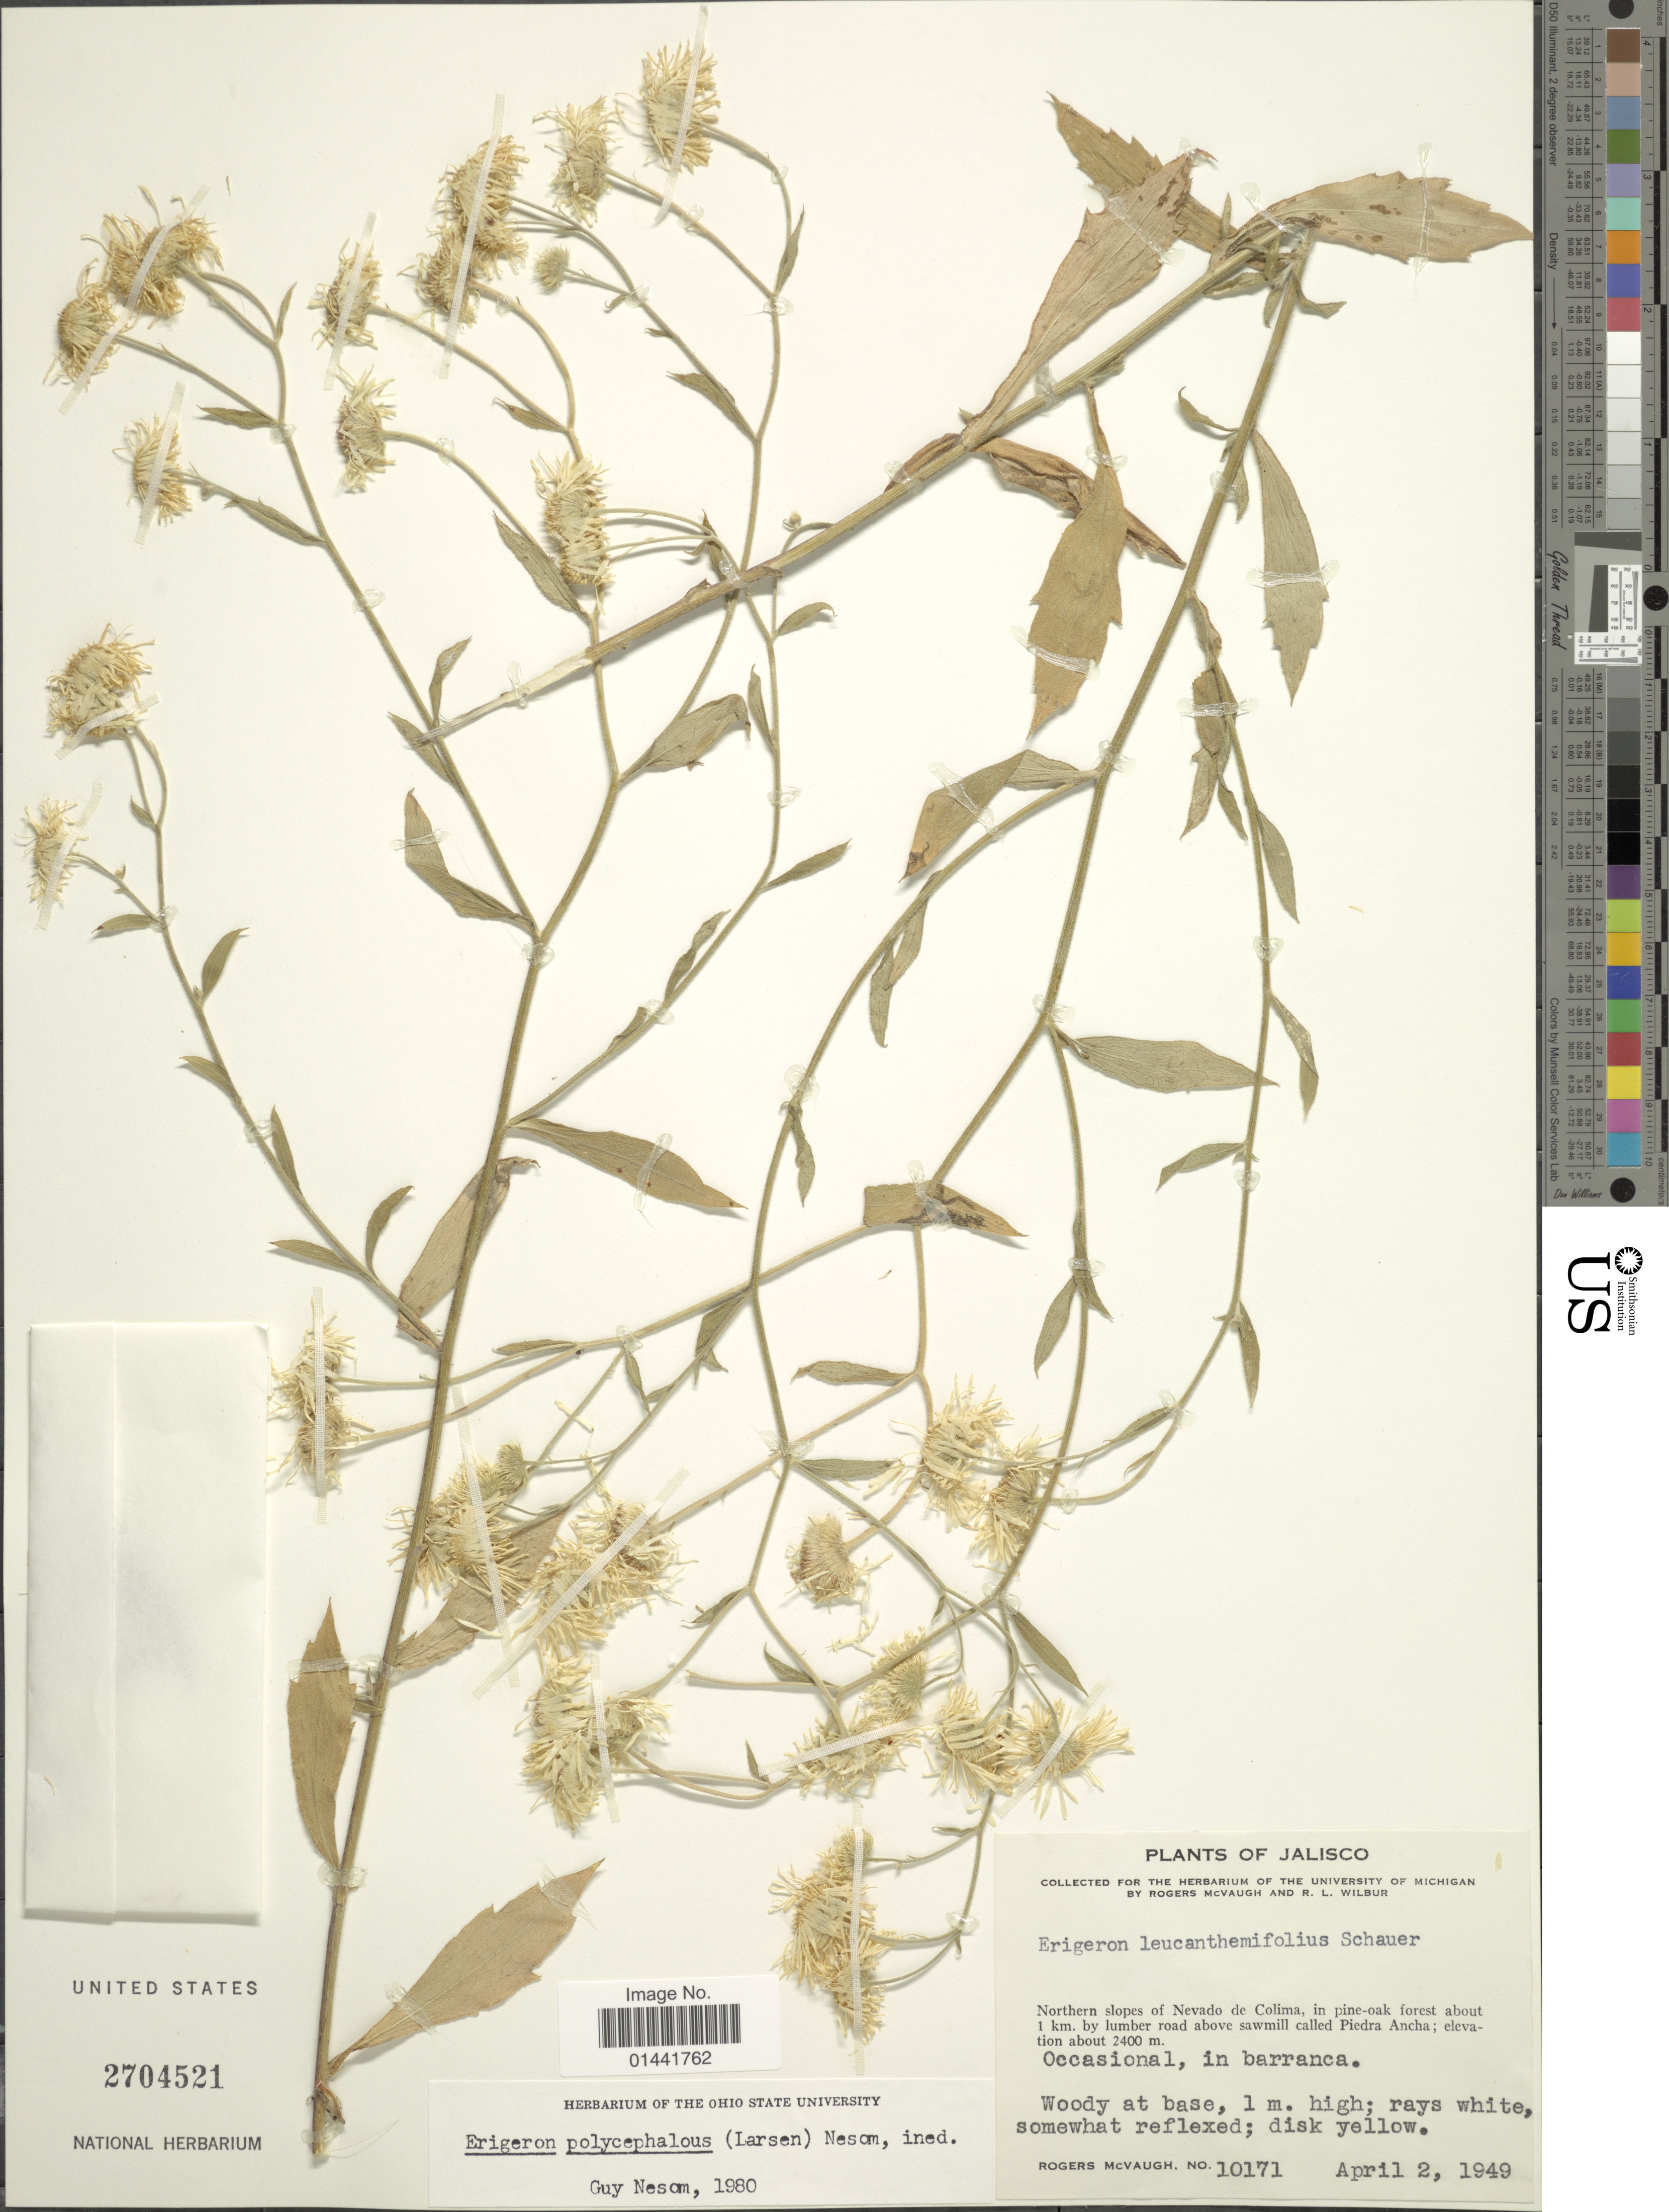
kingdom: Plantae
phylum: Tracheophyta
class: Magnoliopsida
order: Asterales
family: Asteraceae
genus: Erigeron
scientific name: Erigeron polycephalus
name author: (Larsen) G.L. Nesom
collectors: R. McVaugh & R. L. Wilbur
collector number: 10171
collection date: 1949-04-02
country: Mexico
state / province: Jalisco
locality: Northern slopes of Nevado de Colima, in pine-oak forest about 1 km. by lumber road above sawmill called Piedra Ancha, occasional, in barranca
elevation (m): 2400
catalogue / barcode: US 2704521